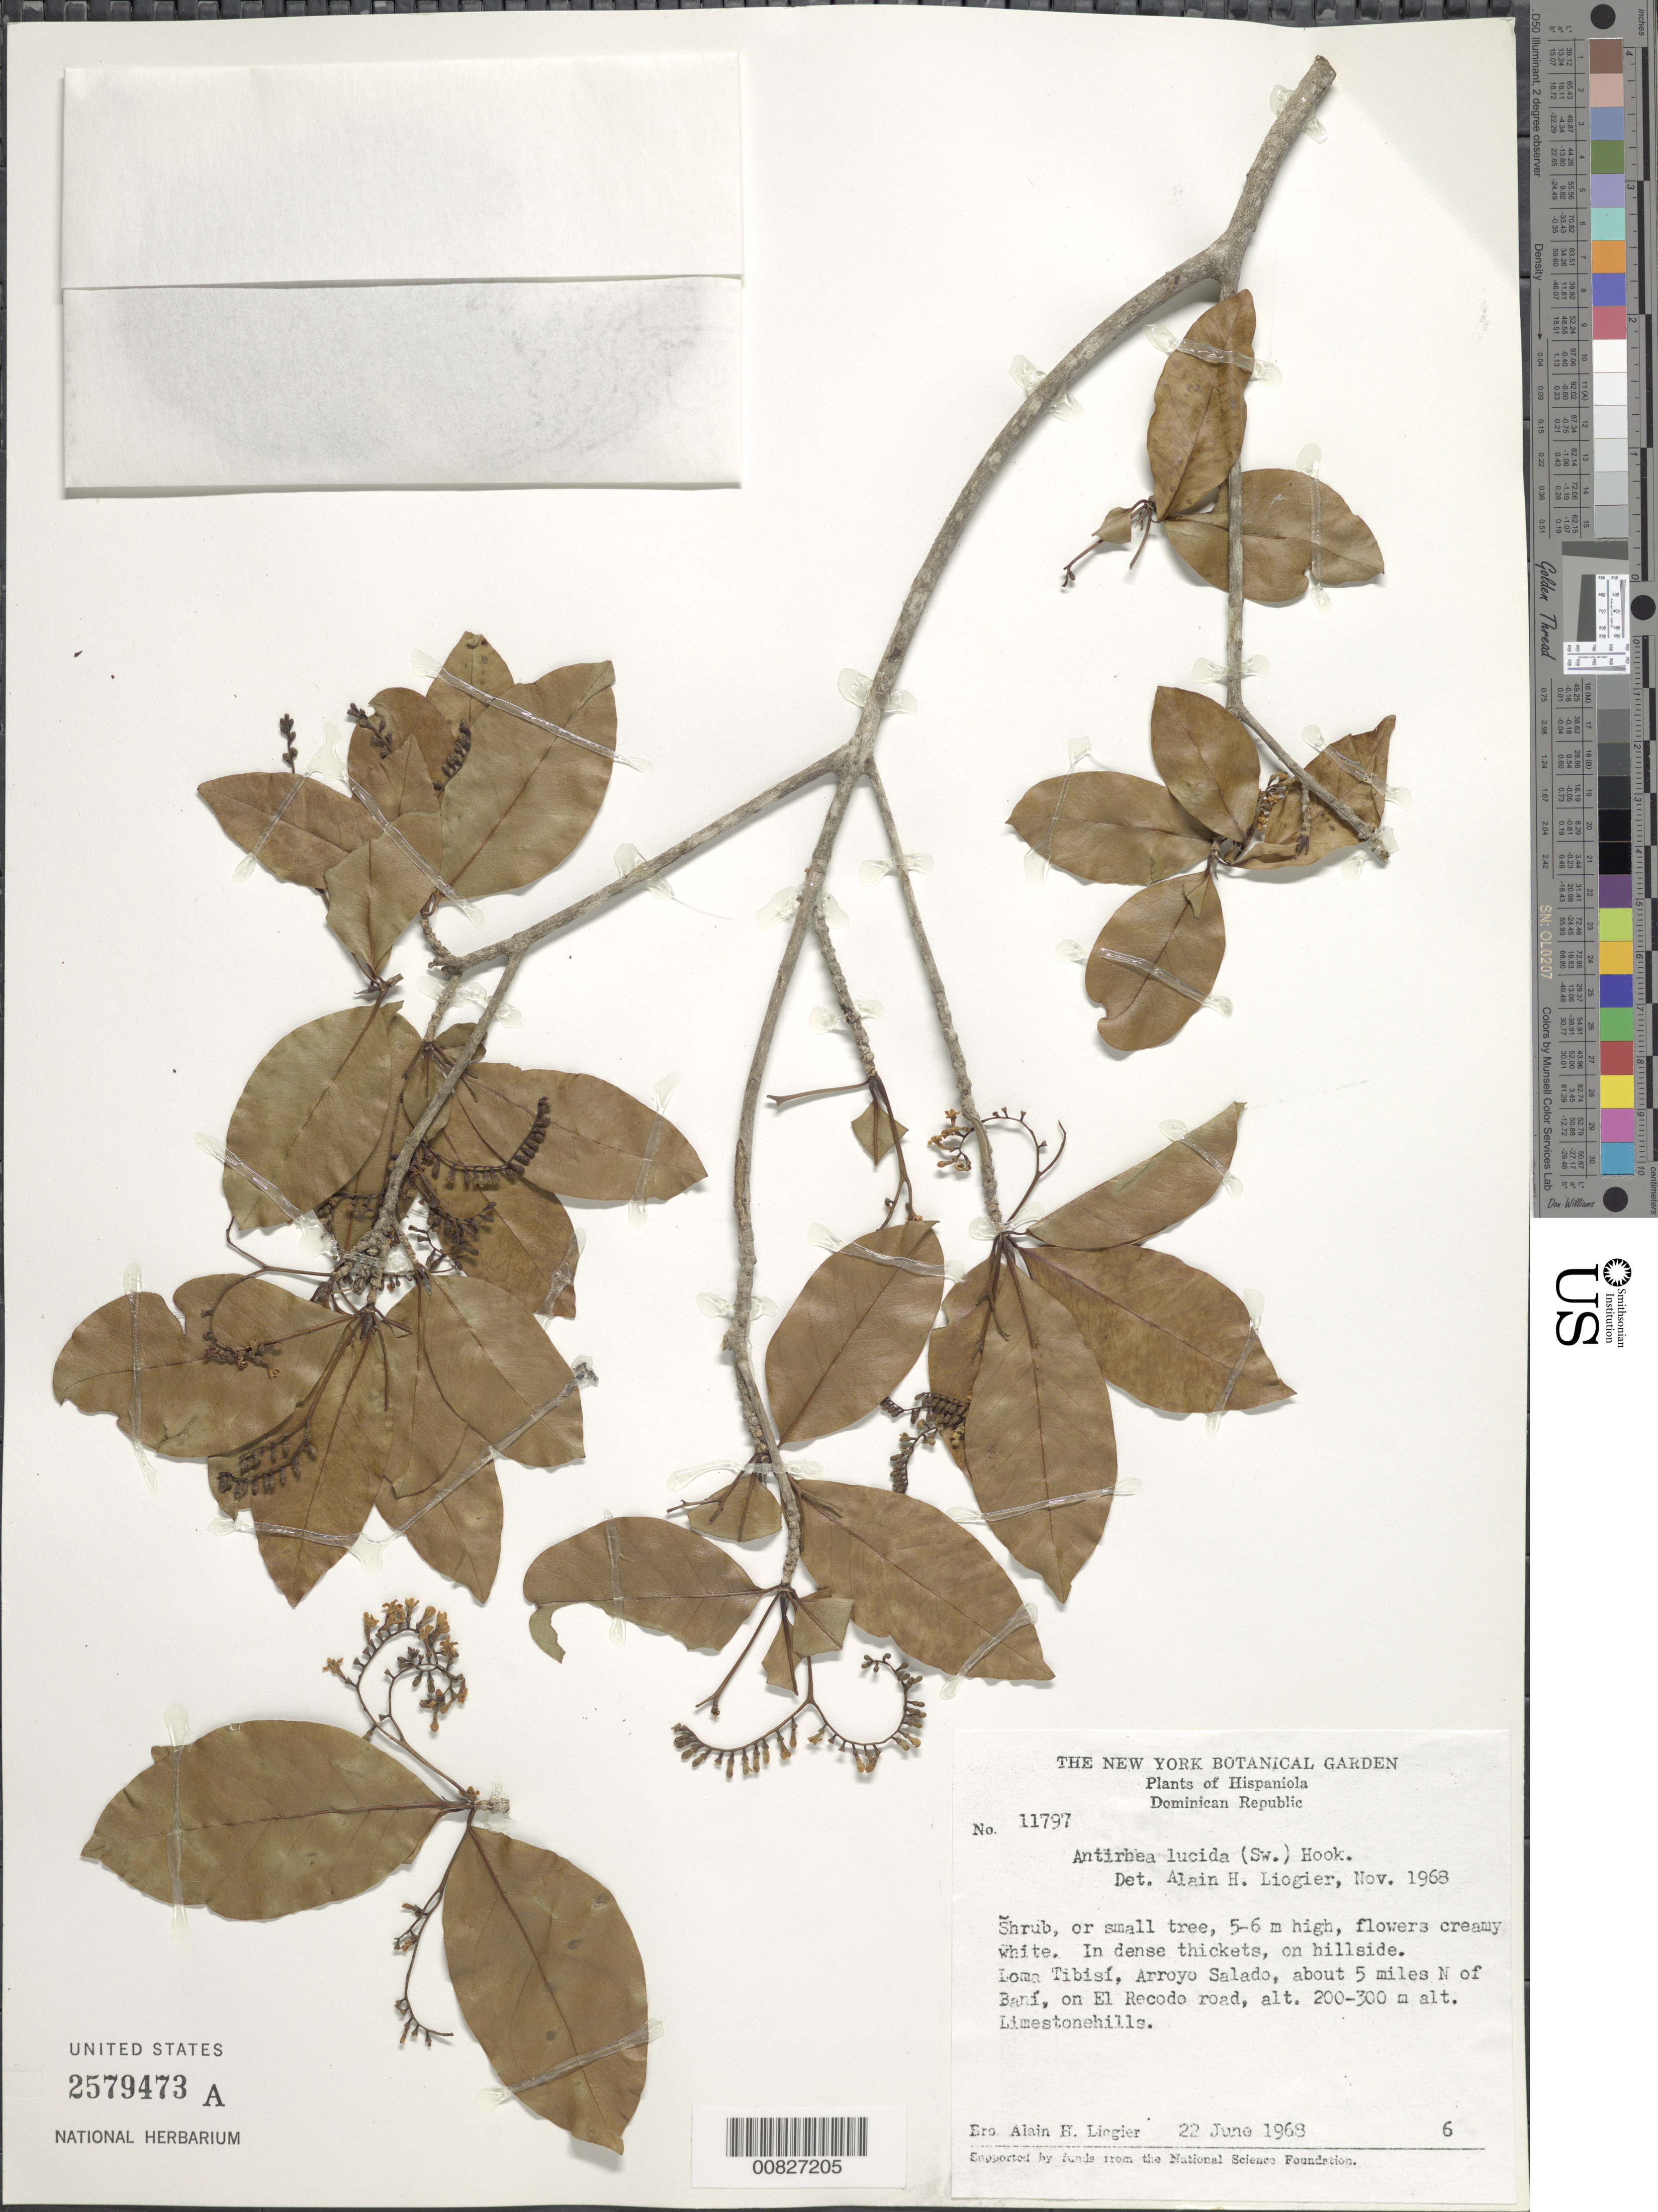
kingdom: Plantae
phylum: Tracheophyta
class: Magnoliopsida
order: Gentianales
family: Rubiaceae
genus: Stenostomum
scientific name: Stenostomum lucidum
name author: (Sw.) C.F. Gaertn.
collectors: A. H. Liogier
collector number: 11797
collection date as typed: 22 Jun 1968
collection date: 1968-06-22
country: Dominican Republic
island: Hispaniola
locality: Loma Tibisí, Arroyo Salado, about 5 miles N or Baní, on El Recodo Road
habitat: In dense thickets on hillside of limestone hill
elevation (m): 200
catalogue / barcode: US 2579473